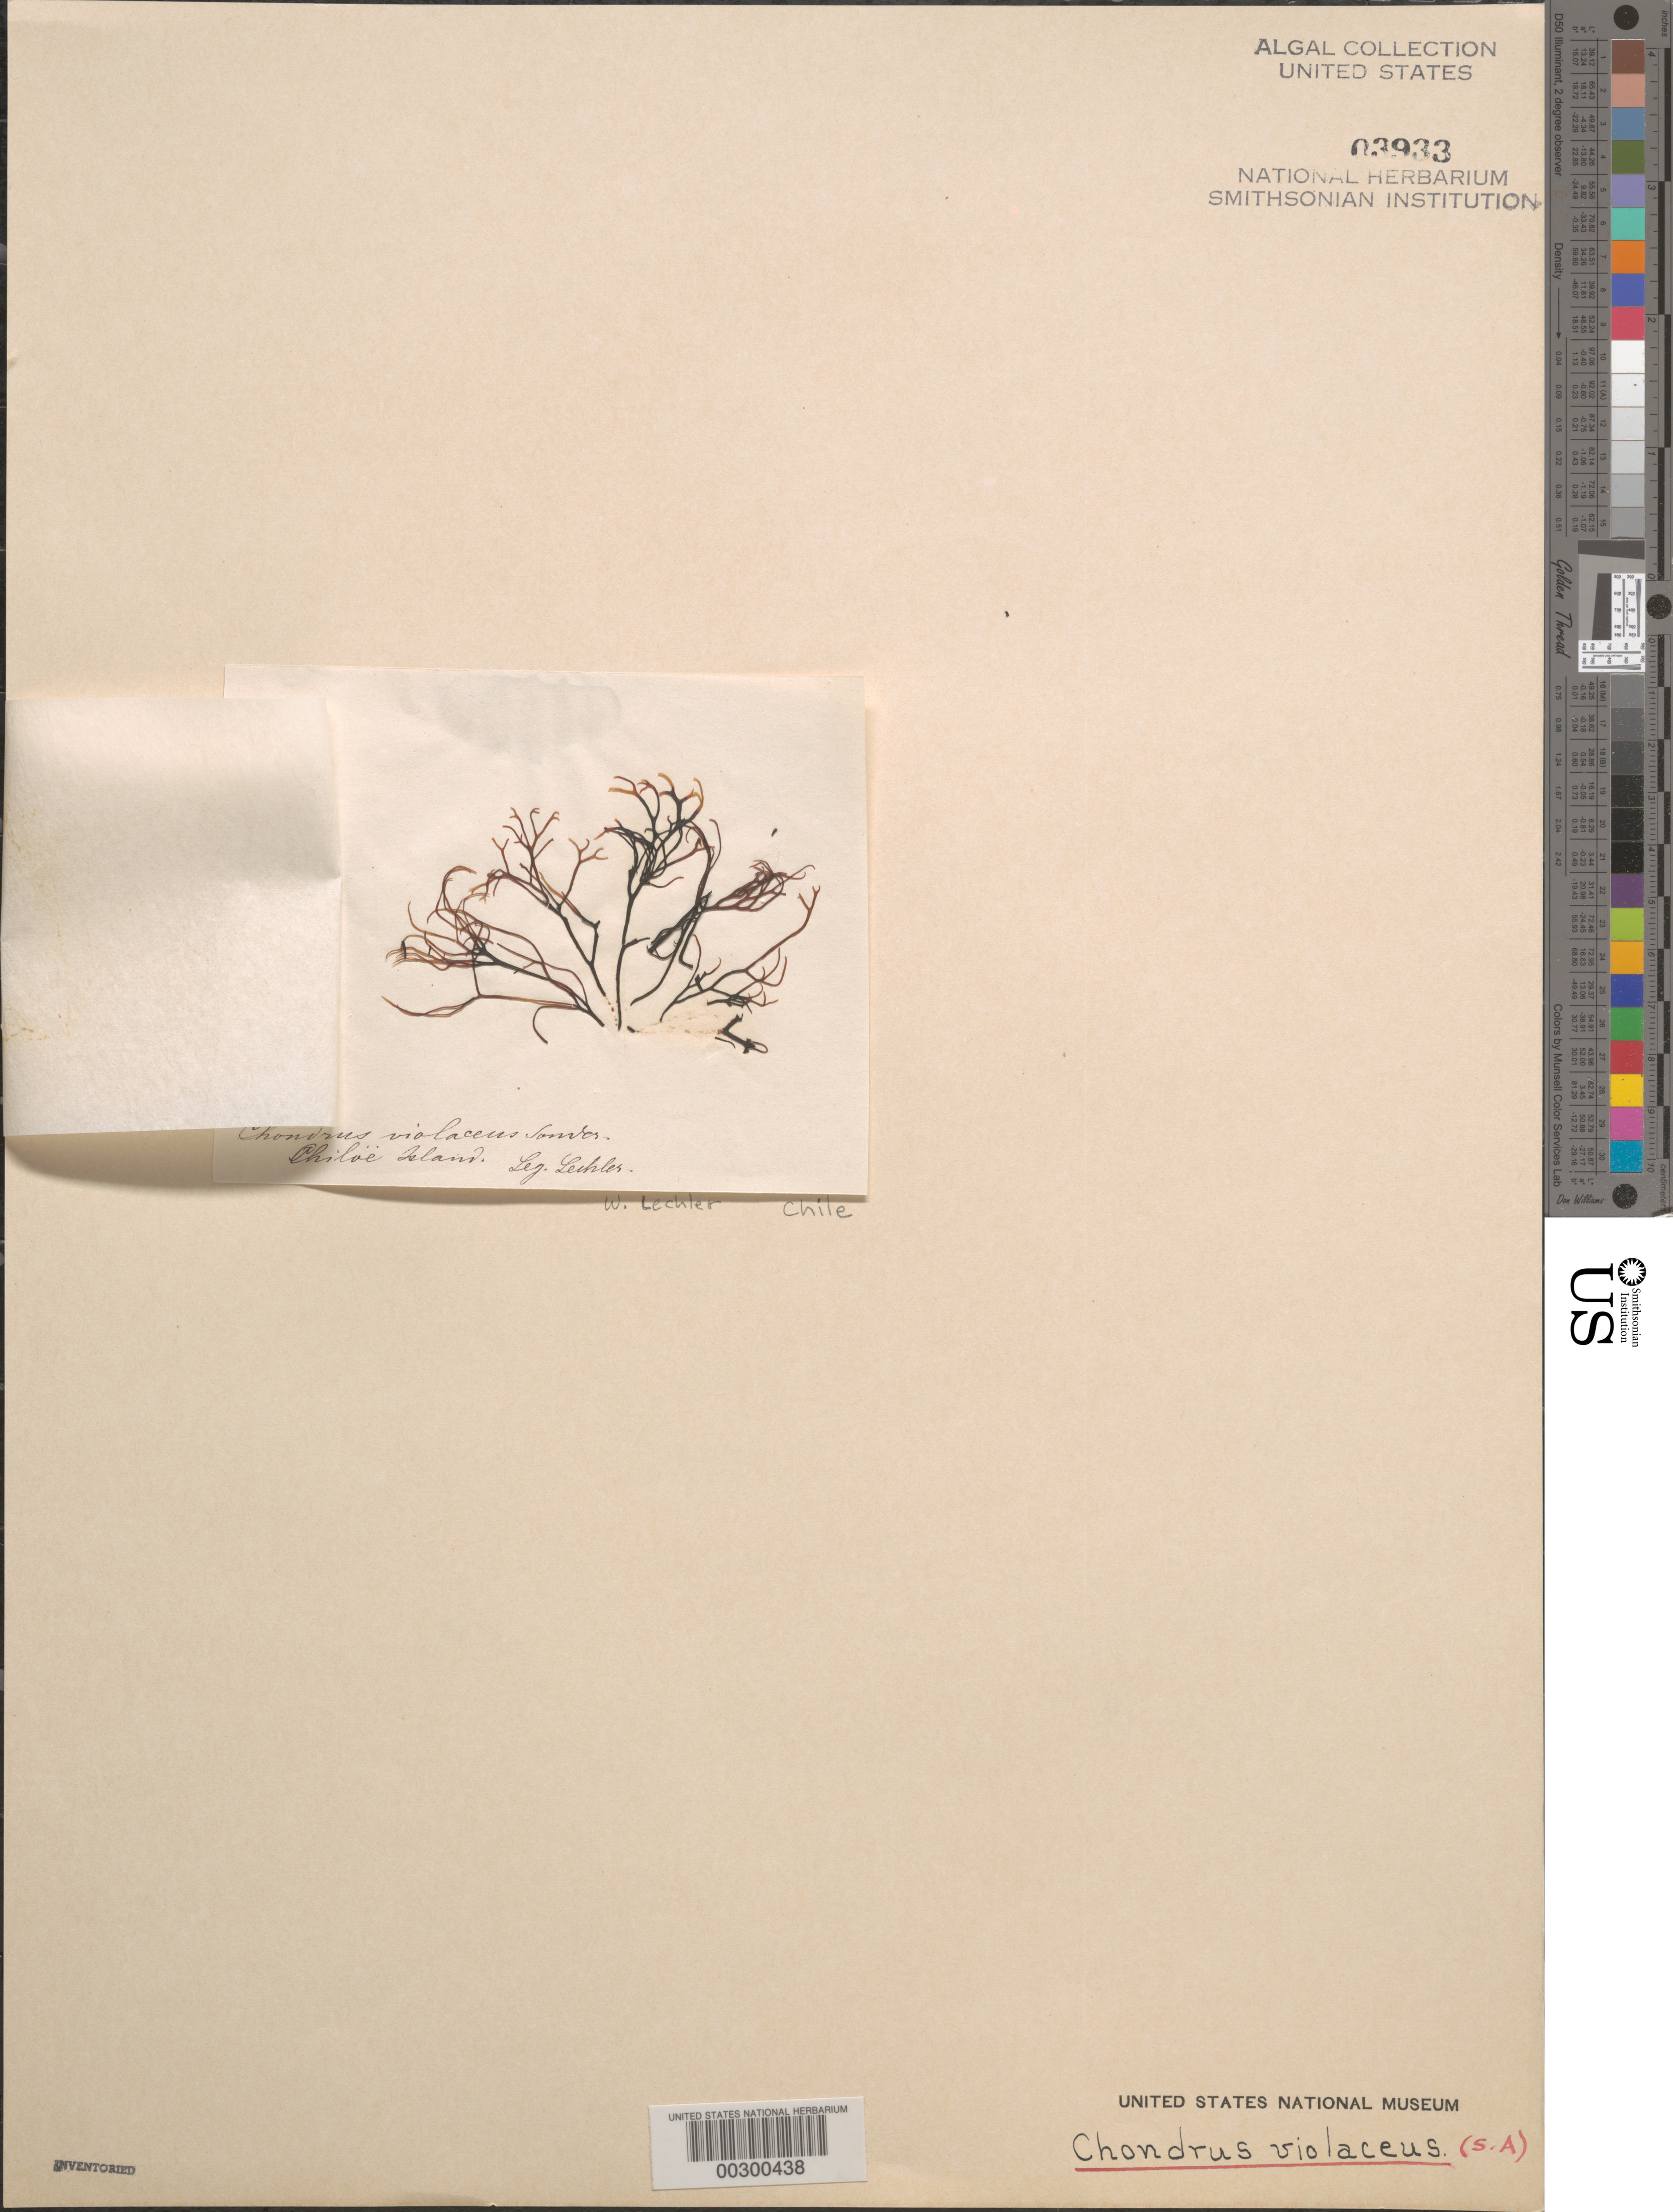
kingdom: Plantae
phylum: Rhodophyta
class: Florideophyceae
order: Gigartinales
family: Gigartinaceae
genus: Chondrus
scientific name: Chondrus violaceus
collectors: W. Lechler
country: Chile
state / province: Los Lagos (X)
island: Isla Chiloé (Chiloe Island)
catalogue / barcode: US 3933